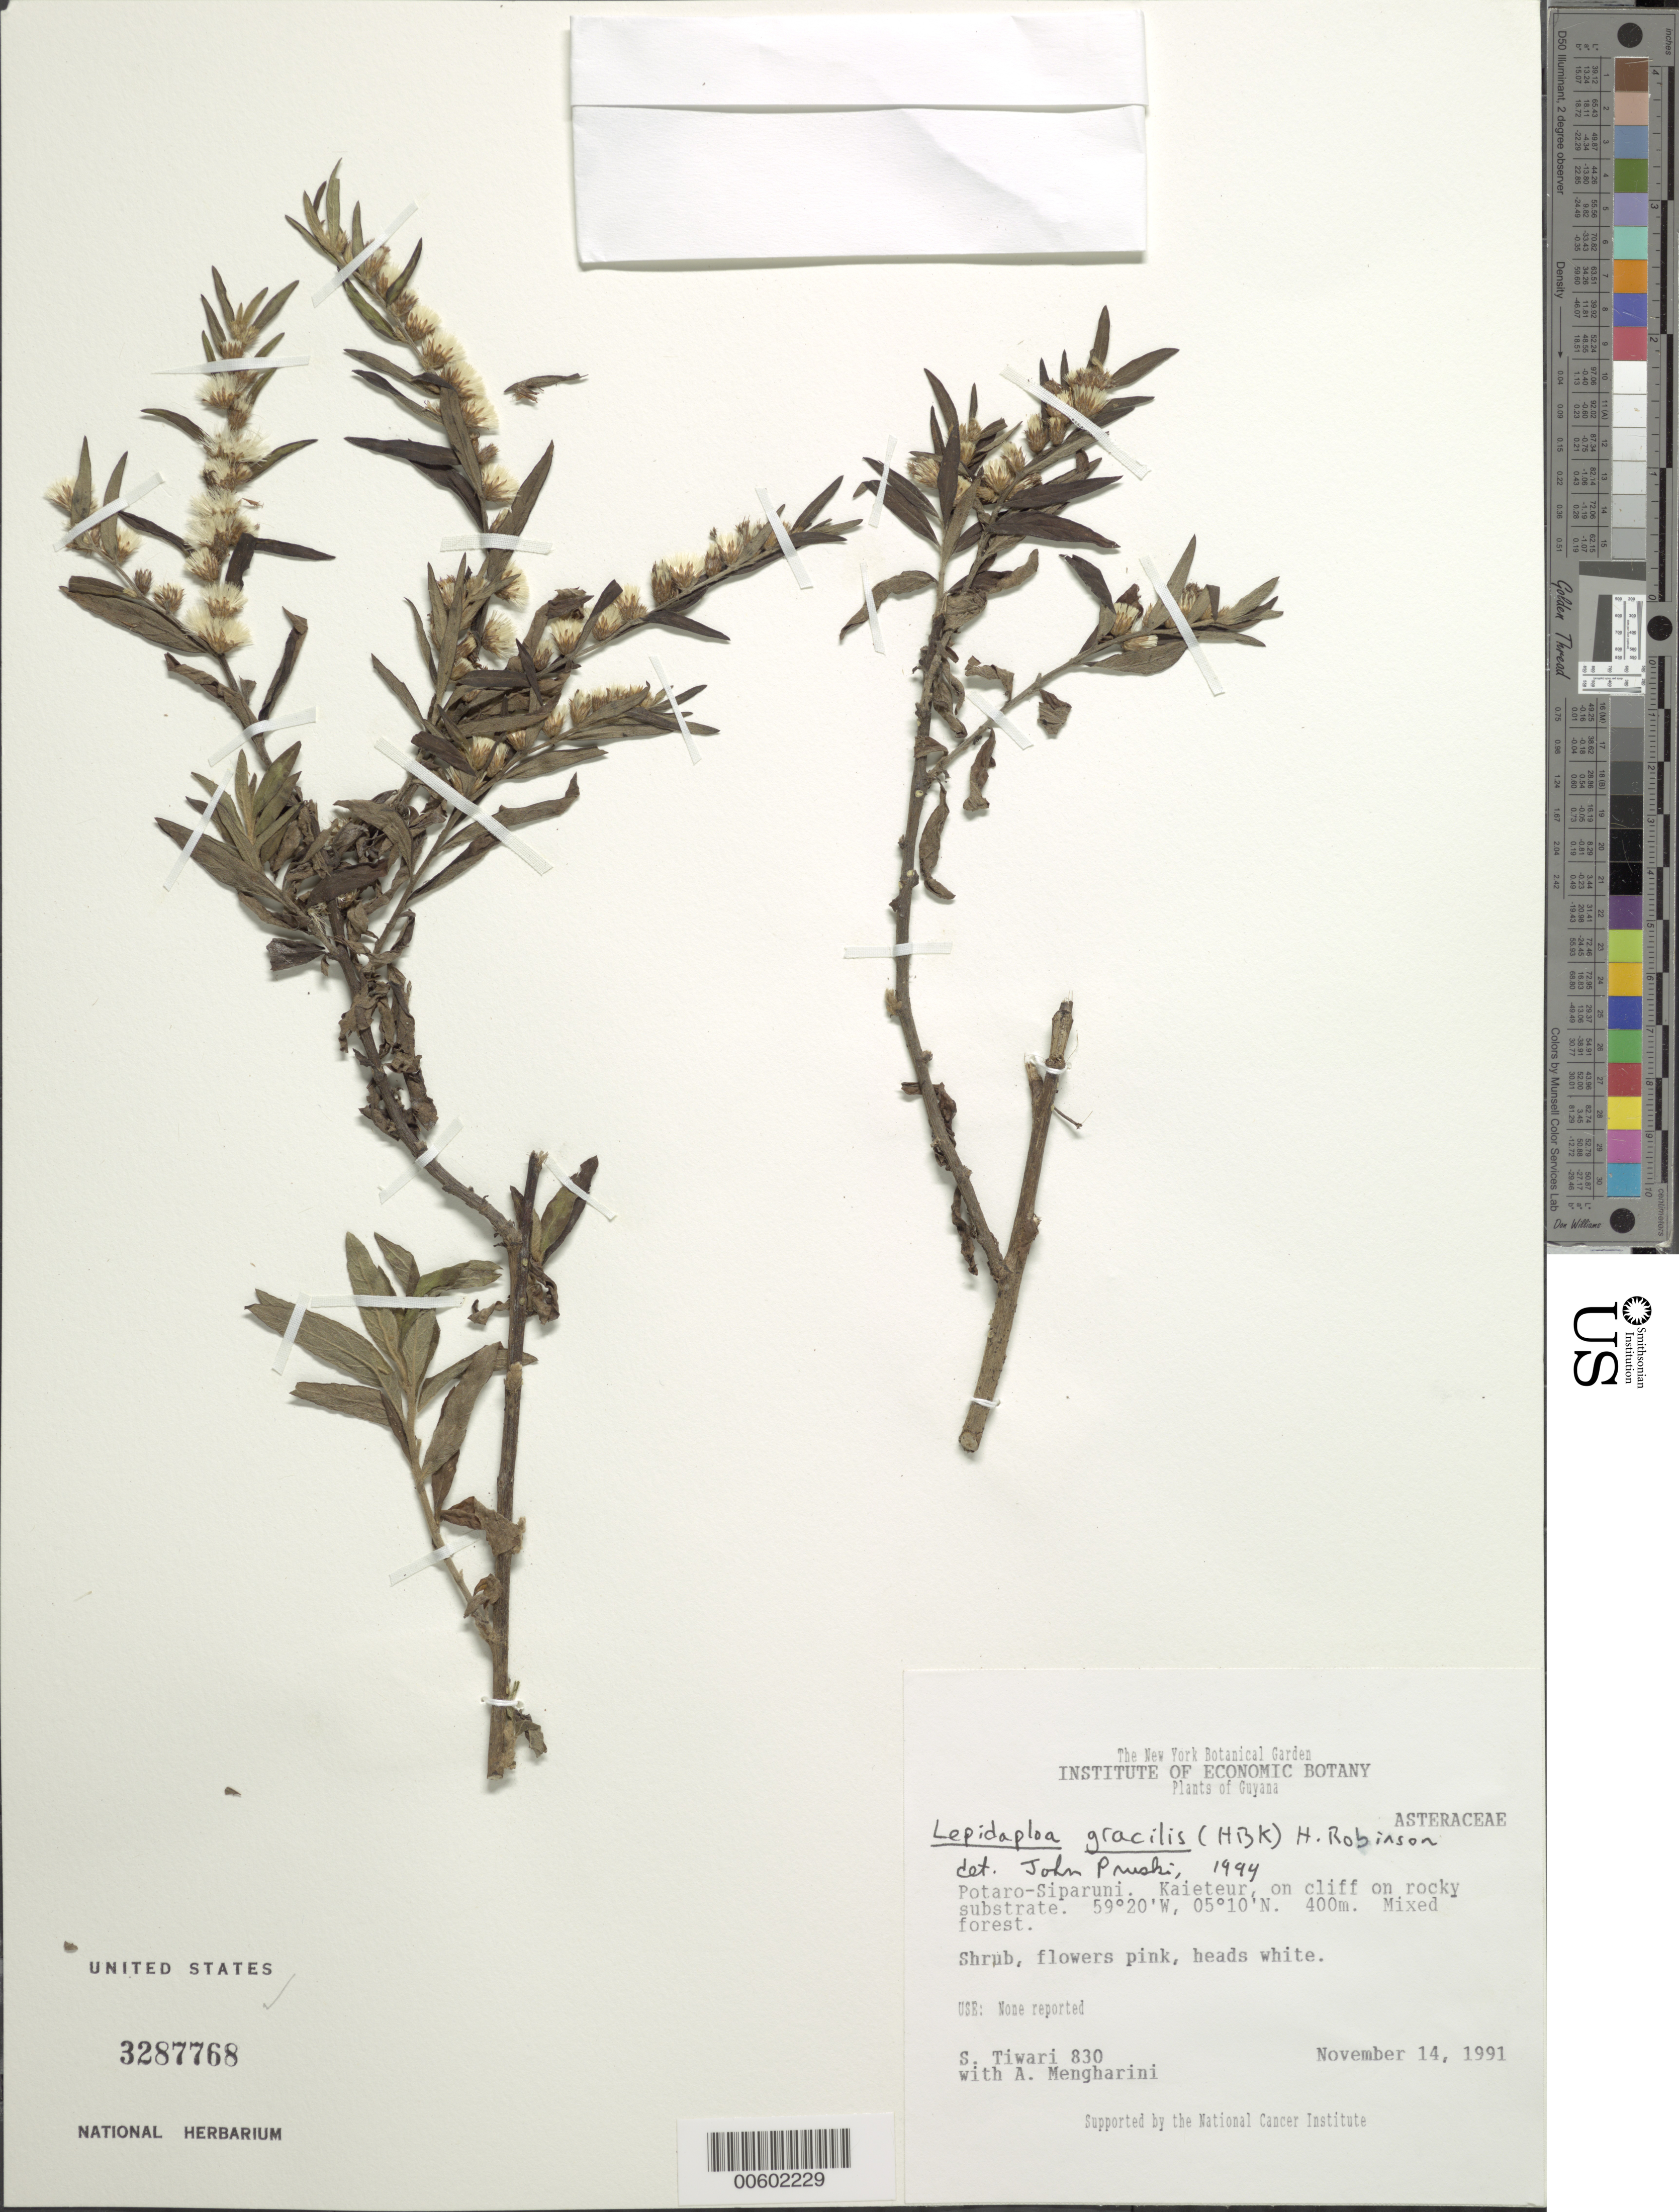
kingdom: Plantae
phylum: Tracheophyta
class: Magnoliopsida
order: Asterales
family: Asteraceae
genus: Lepidaploa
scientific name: Lepidaploa gracilis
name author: (Kunth) H. Rob.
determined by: Pruski, J. F.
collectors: S. Tiwari & A. Mengharini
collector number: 830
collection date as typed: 14-Nov-91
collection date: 1991-11-14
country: Guyana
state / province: Potaro-Siparuni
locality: Kaieteur Falls, Potaro R.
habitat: Cliff on rocky substrate. Mixed forest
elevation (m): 400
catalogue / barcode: US 3287768